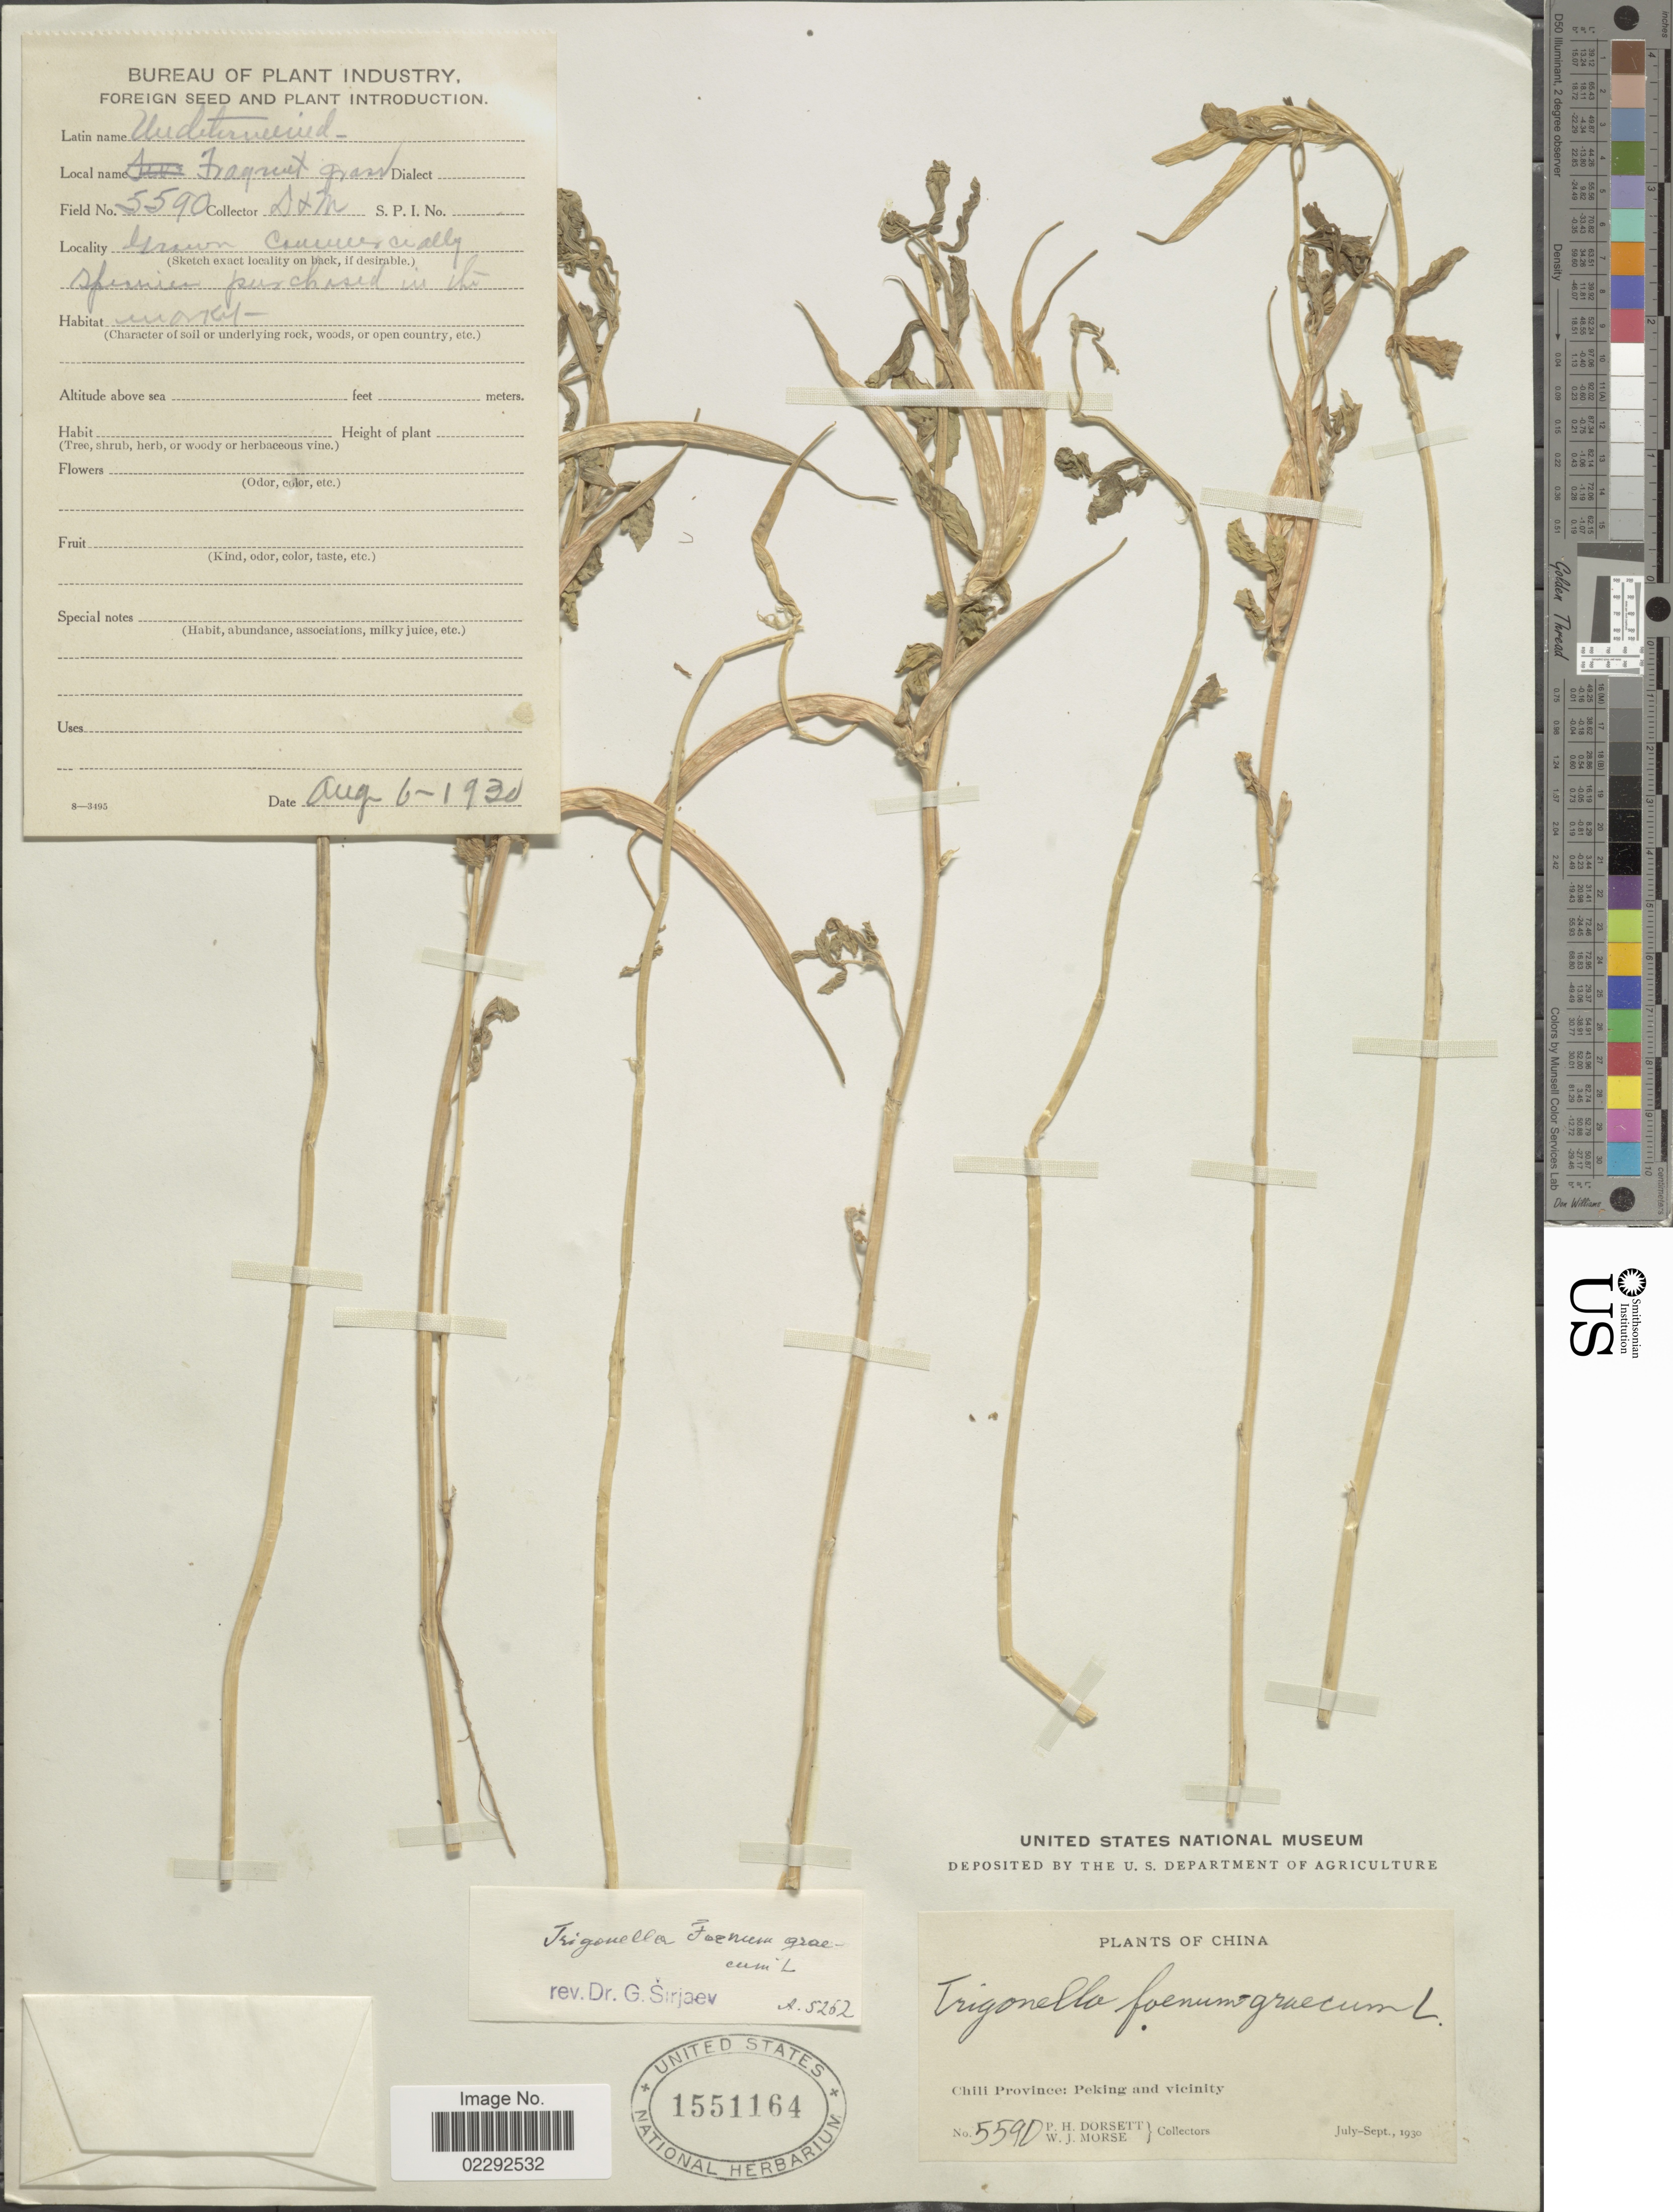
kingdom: Plantae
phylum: Tracheophyta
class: Magnoliopsida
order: Fabales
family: Fabaceae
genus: Trigonella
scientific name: Trigonella foenum-graecum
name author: L.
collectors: P. H. Dorsett & W. J. Morse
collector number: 5590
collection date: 1930-08-06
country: China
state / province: Beijing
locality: Chili Province: Peking and vicinity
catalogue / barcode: US 1551164